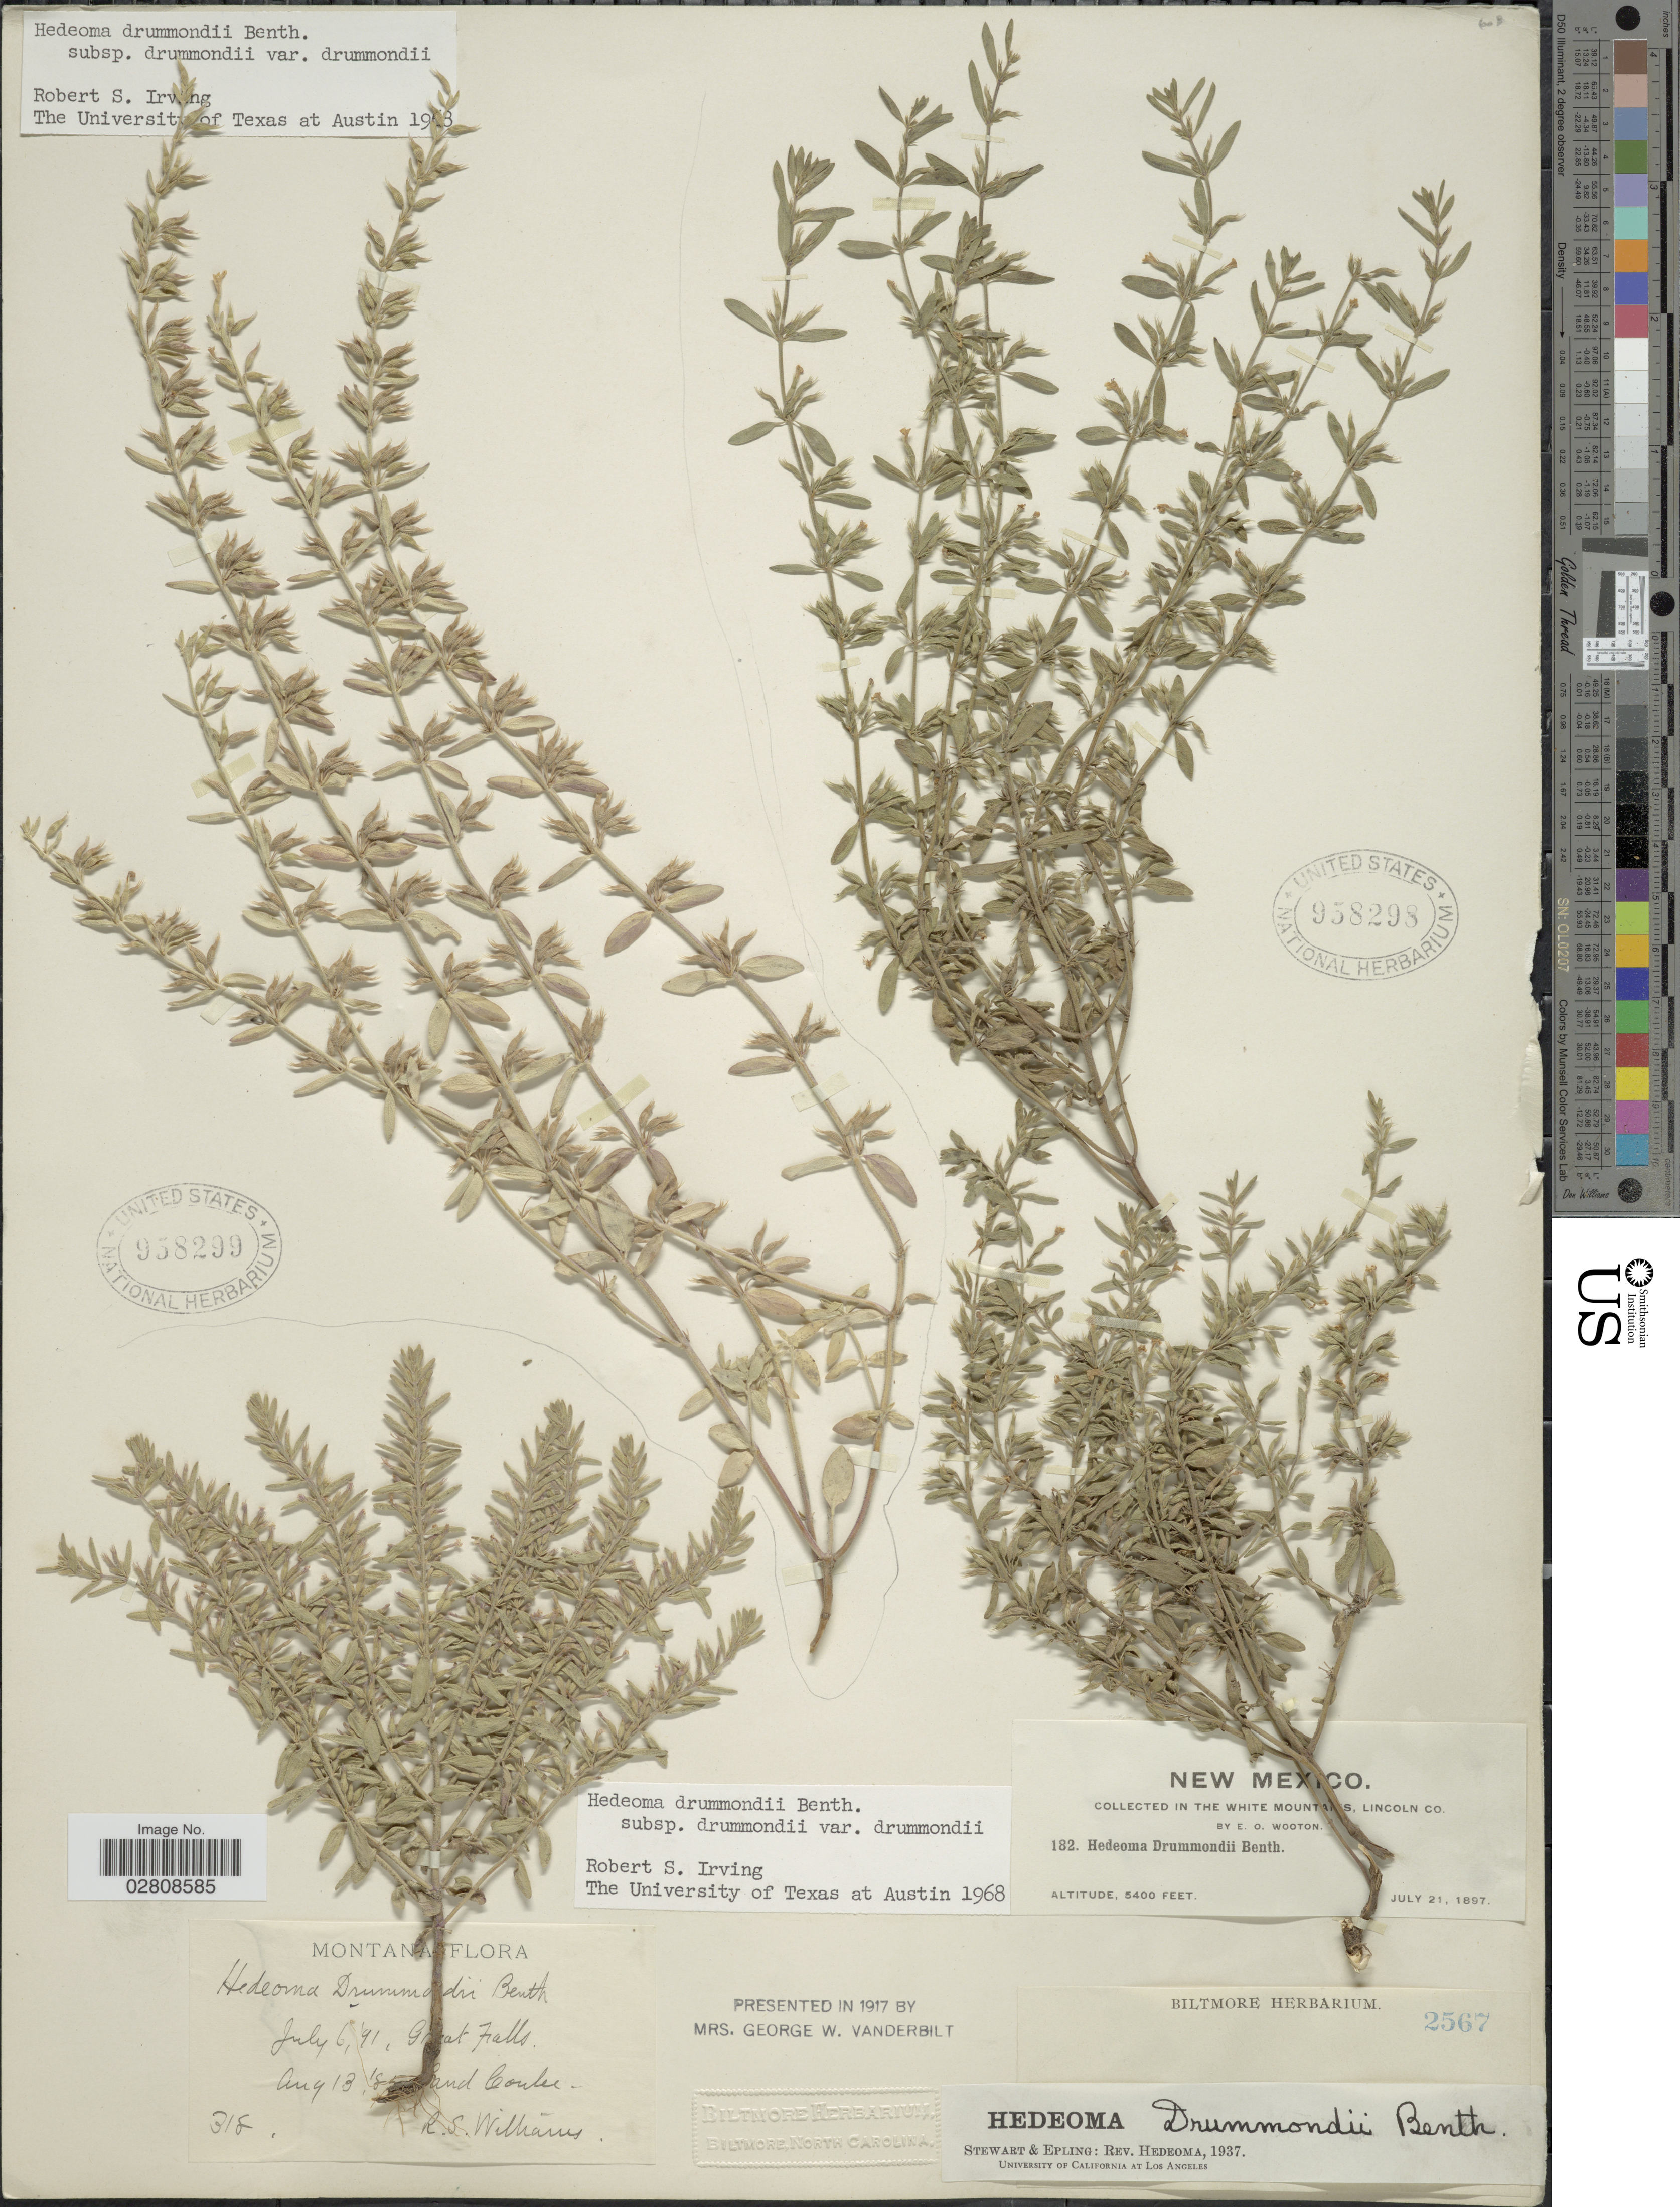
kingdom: Plantae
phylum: Tracheophyta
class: Magnoliopsida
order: Lamiales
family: Lamiaceae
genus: Hedeoma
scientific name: Hedeoma drummondii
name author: Benth.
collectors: E. O. Wooton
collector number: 182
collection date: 1897-07-21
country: United States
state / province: New Mexico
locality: White Mountains, Lincoln Co.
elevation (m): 1646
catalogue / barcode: US 958298